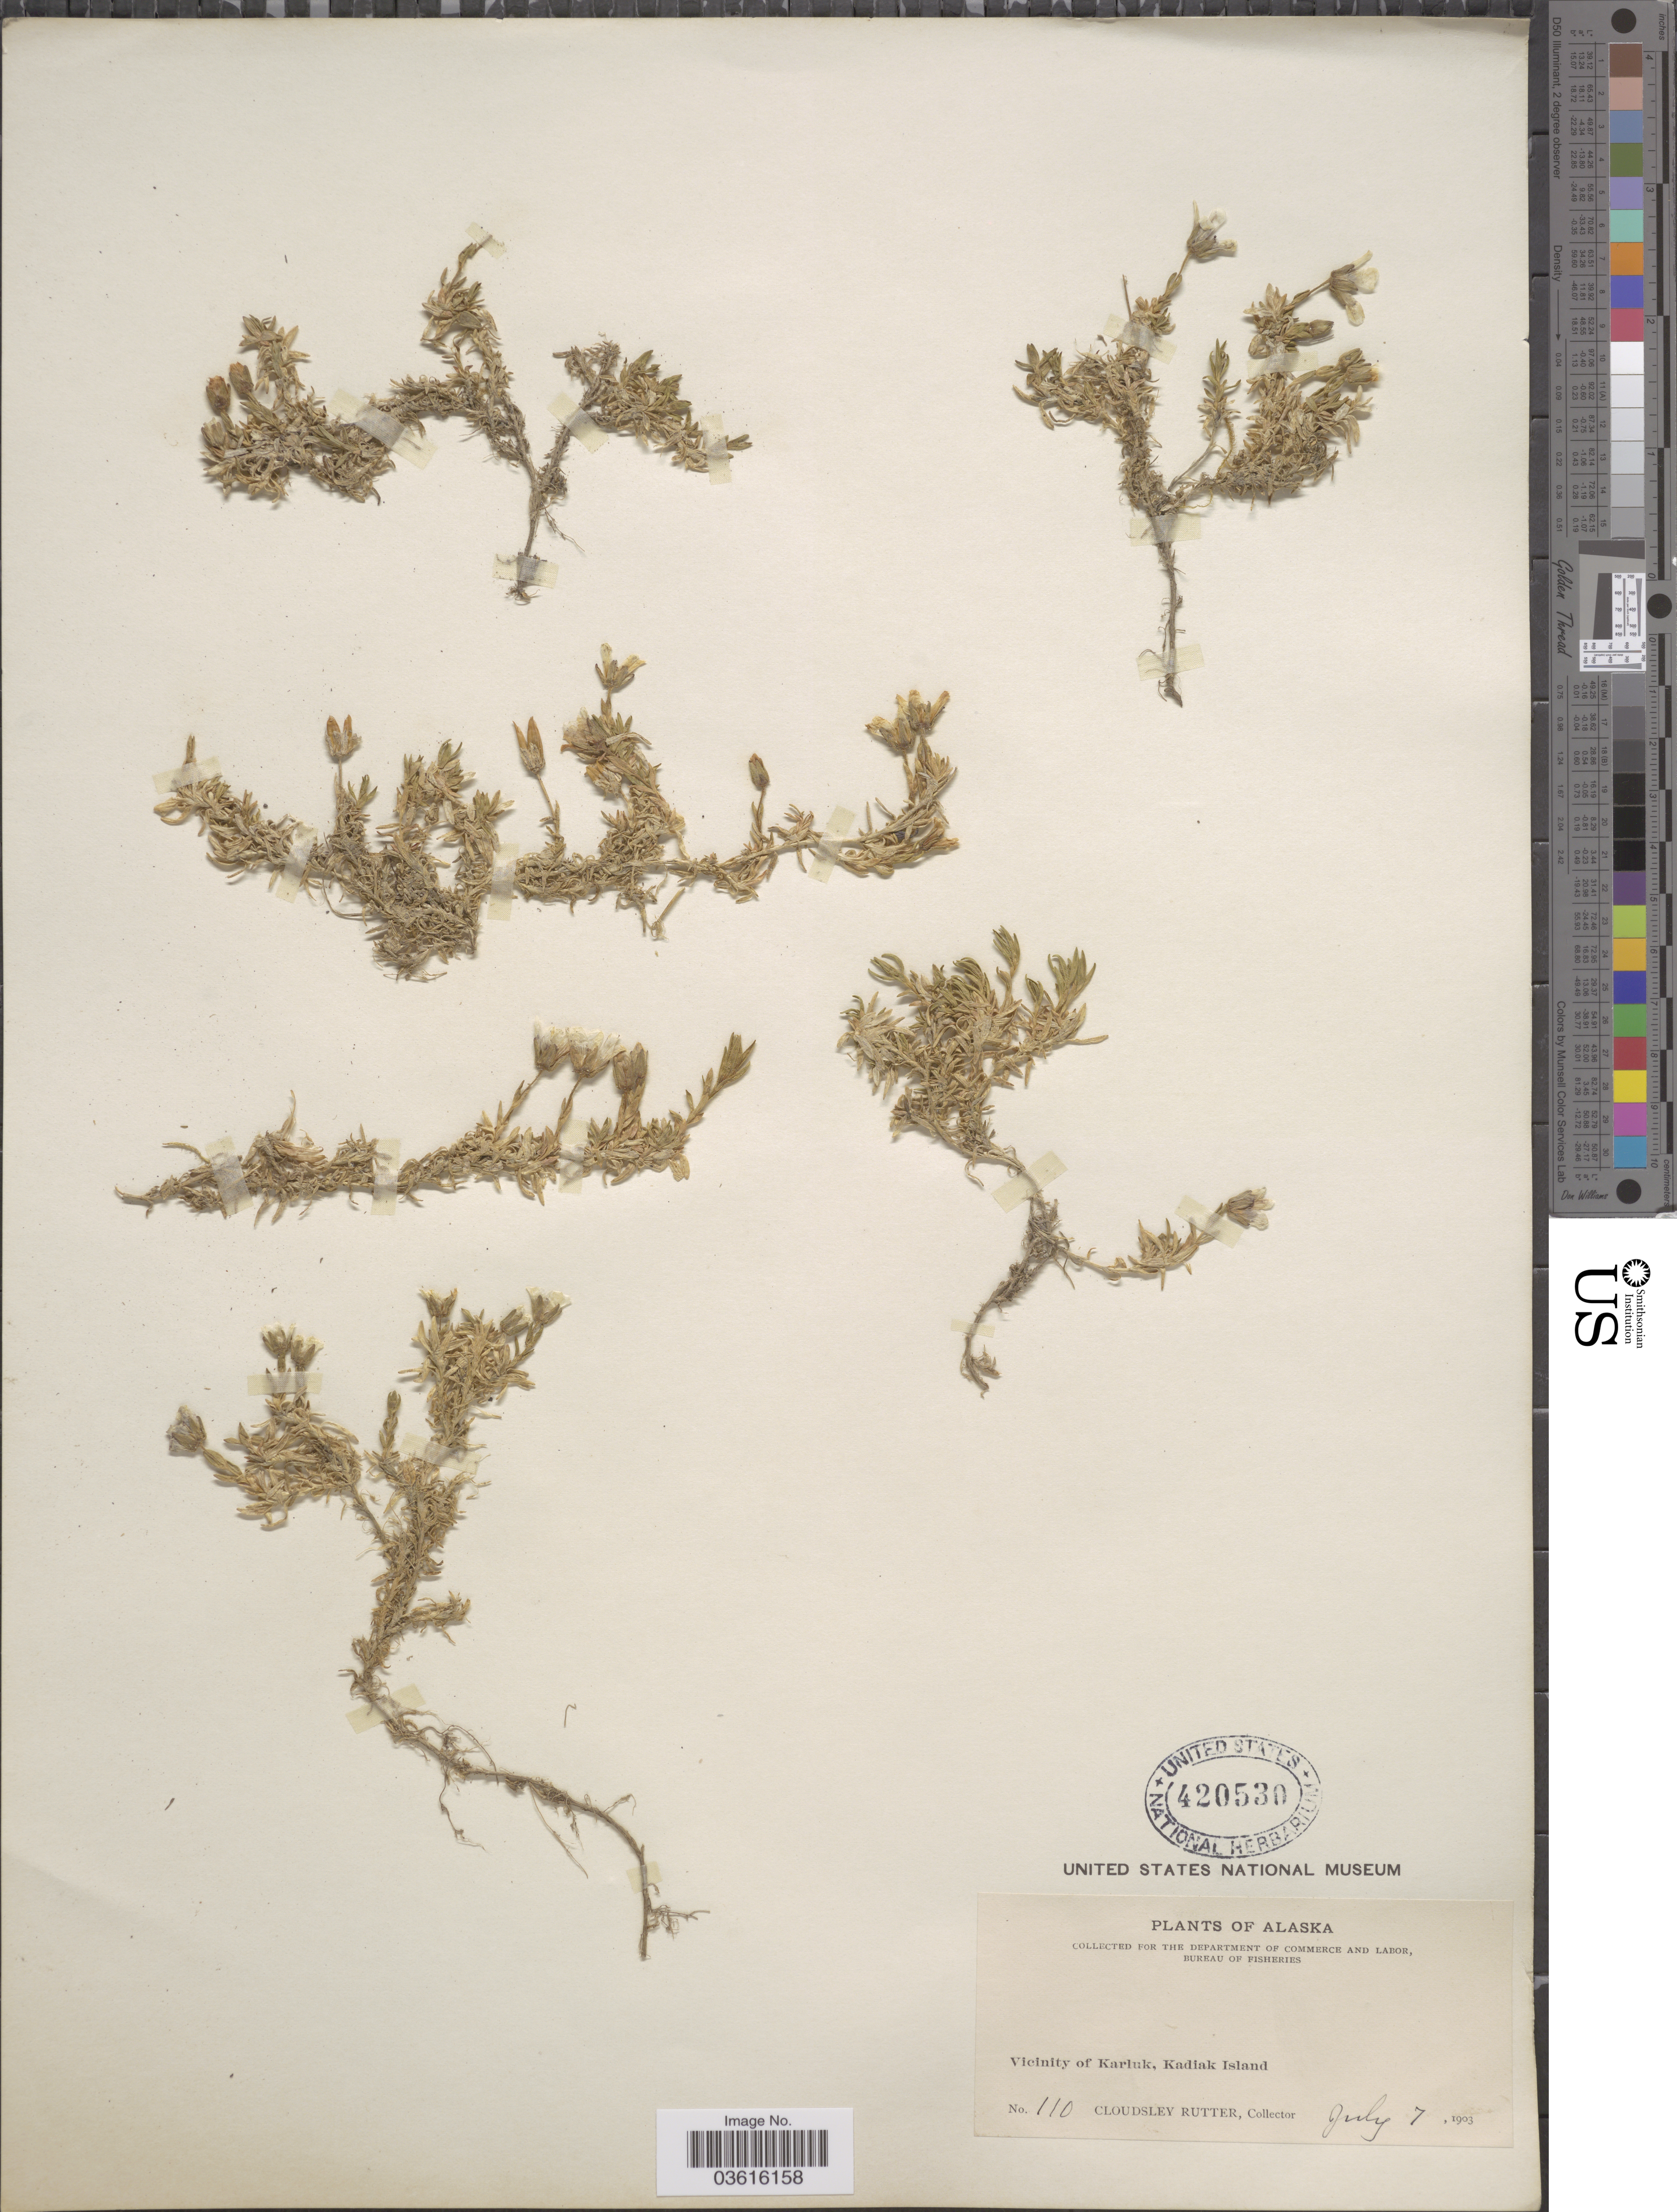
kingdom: Plantae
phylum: Tracheophyta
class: Magnoliopsida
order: Caryophyllales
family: Caryophyllaceae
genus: Pseudocherleria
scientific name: Pseudocherleria macrocarpa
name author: (Pursh) Dillenb. & Kadereit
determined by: U.S. National Herbarium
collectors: C. Rutter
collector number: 110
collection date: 1903-07-07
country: United States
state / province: Alaska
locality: Vicinity of Karluk, Kadiak Island.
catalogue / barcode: US 420530